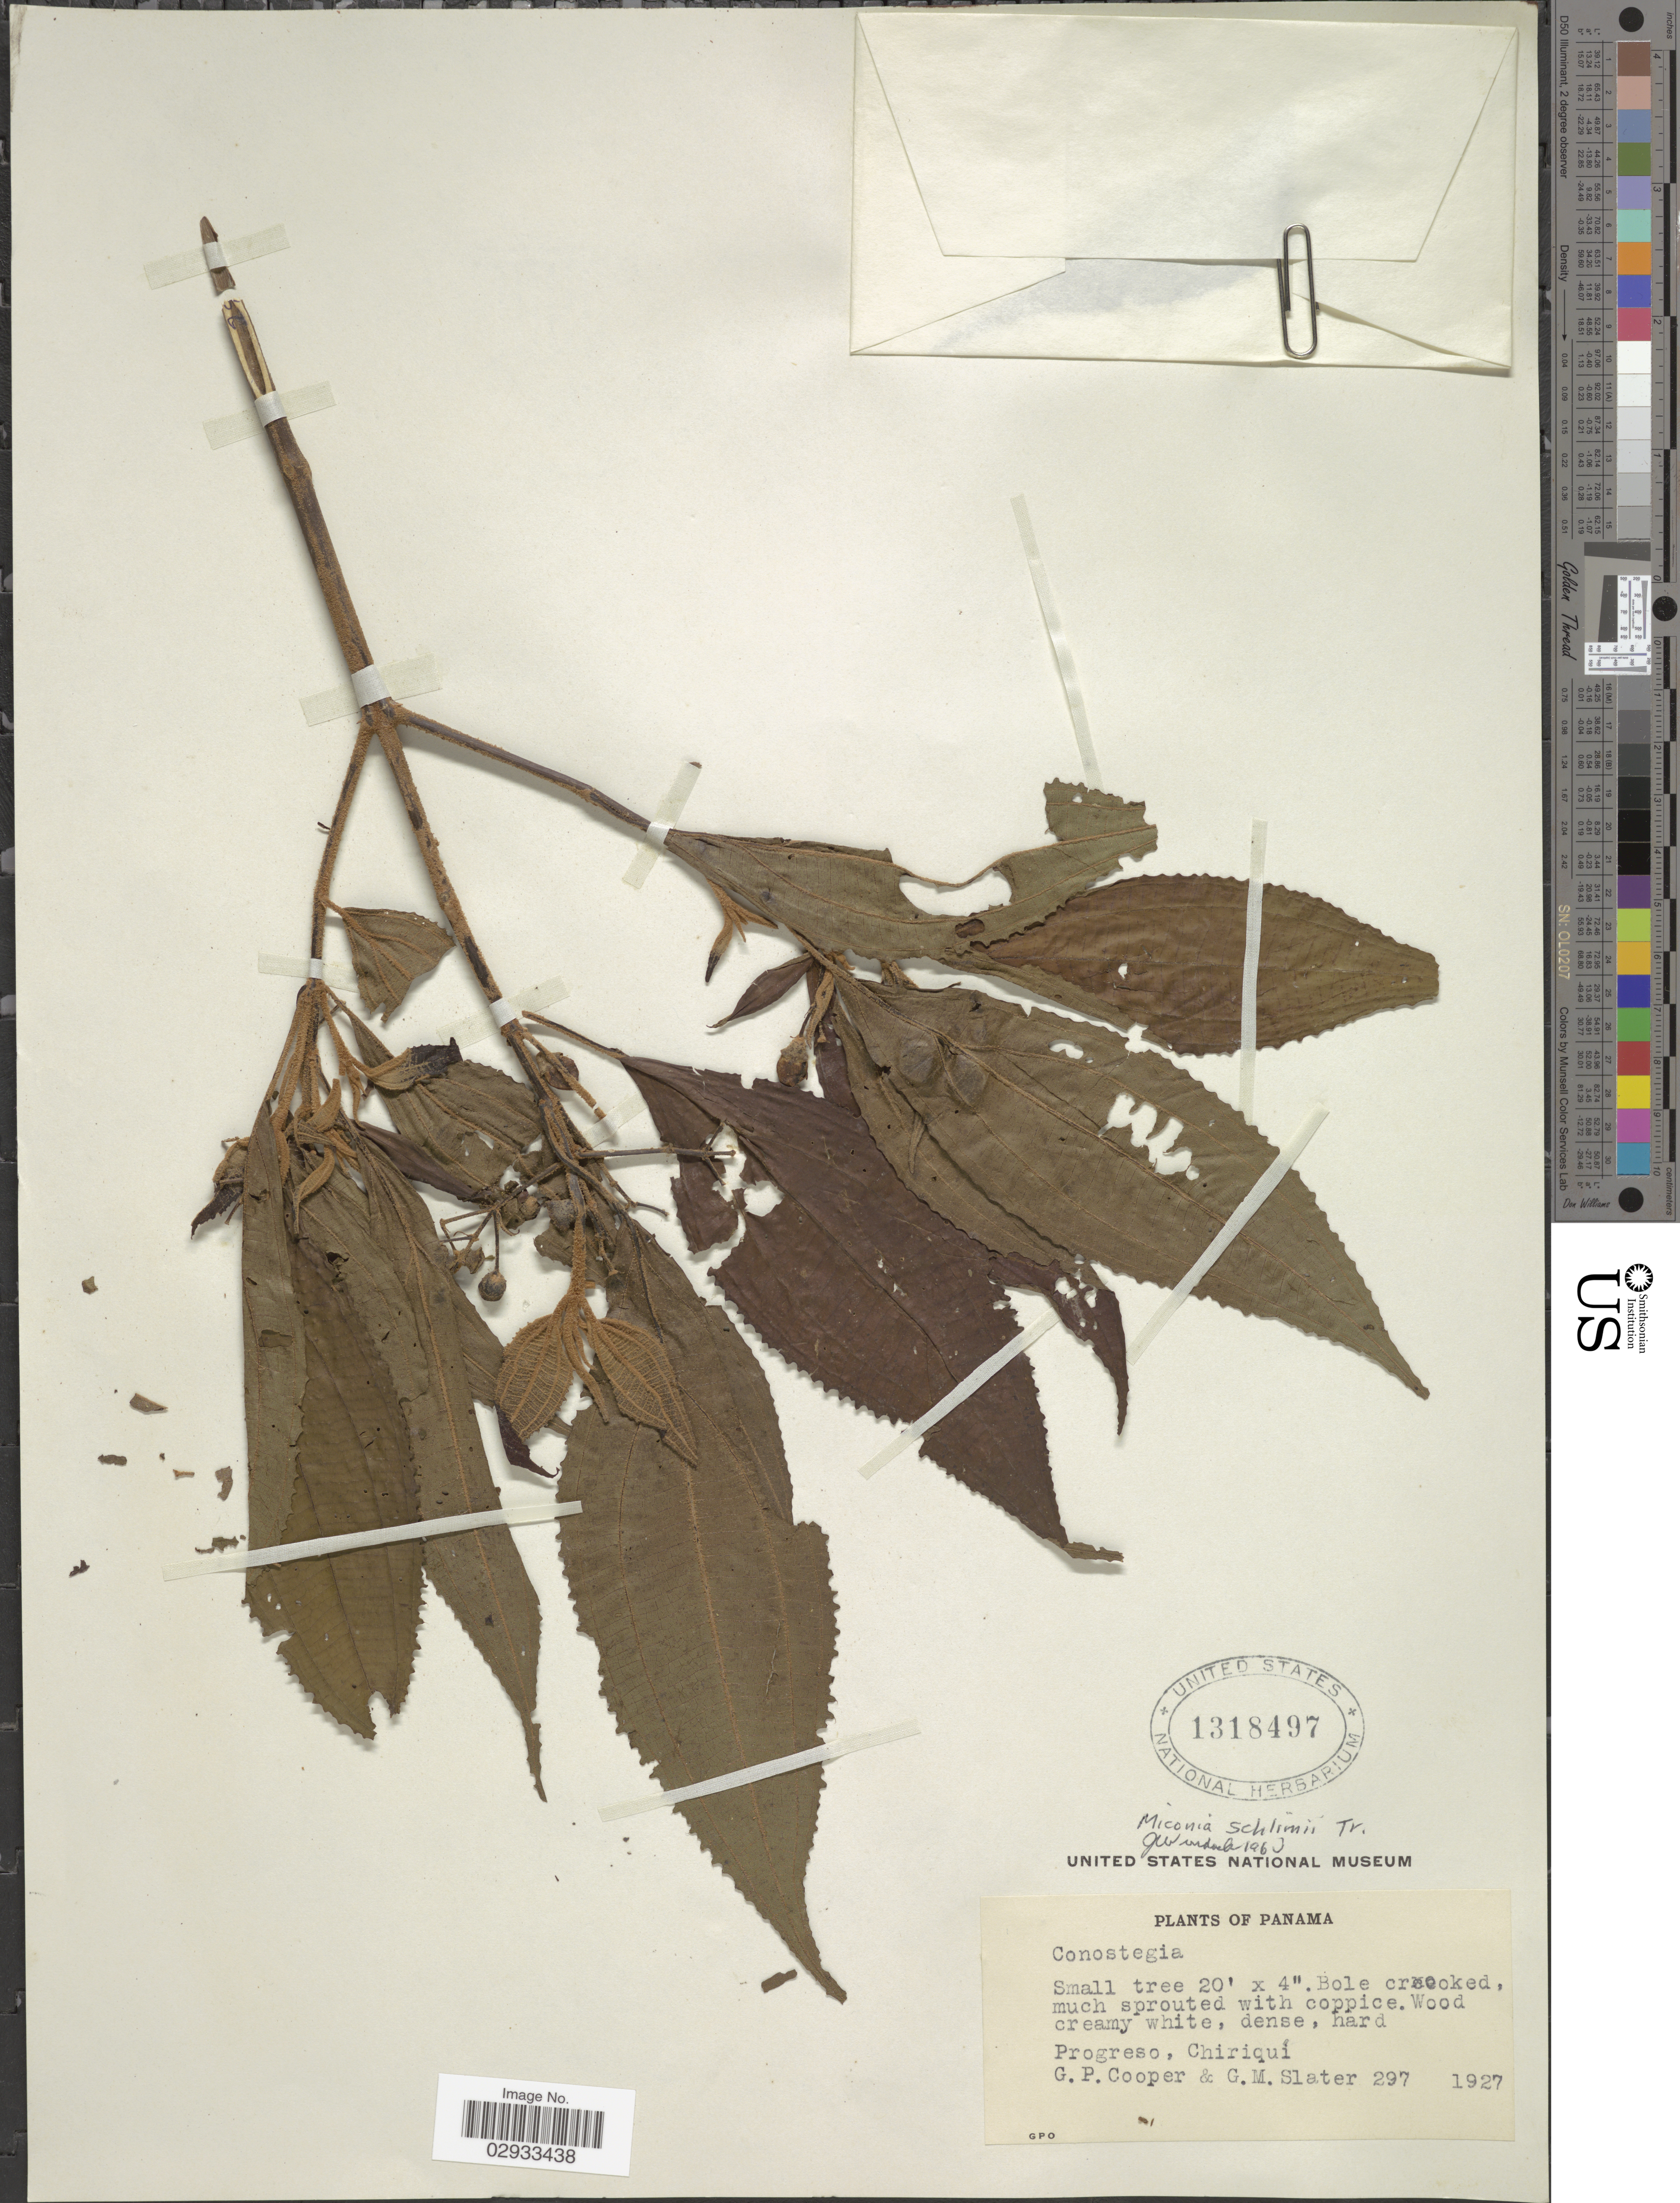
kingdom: Plantae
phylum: Tracheophyta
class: Magnoliopsida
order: Myrtales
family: Melastomataceae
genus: Miconia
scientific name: Miconia schlimii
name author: Triana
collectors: G. Cooper & G. Slater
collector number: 297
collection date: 1927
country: Panama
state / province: Chiriqui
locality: Progreso.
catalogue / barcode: US 1318497